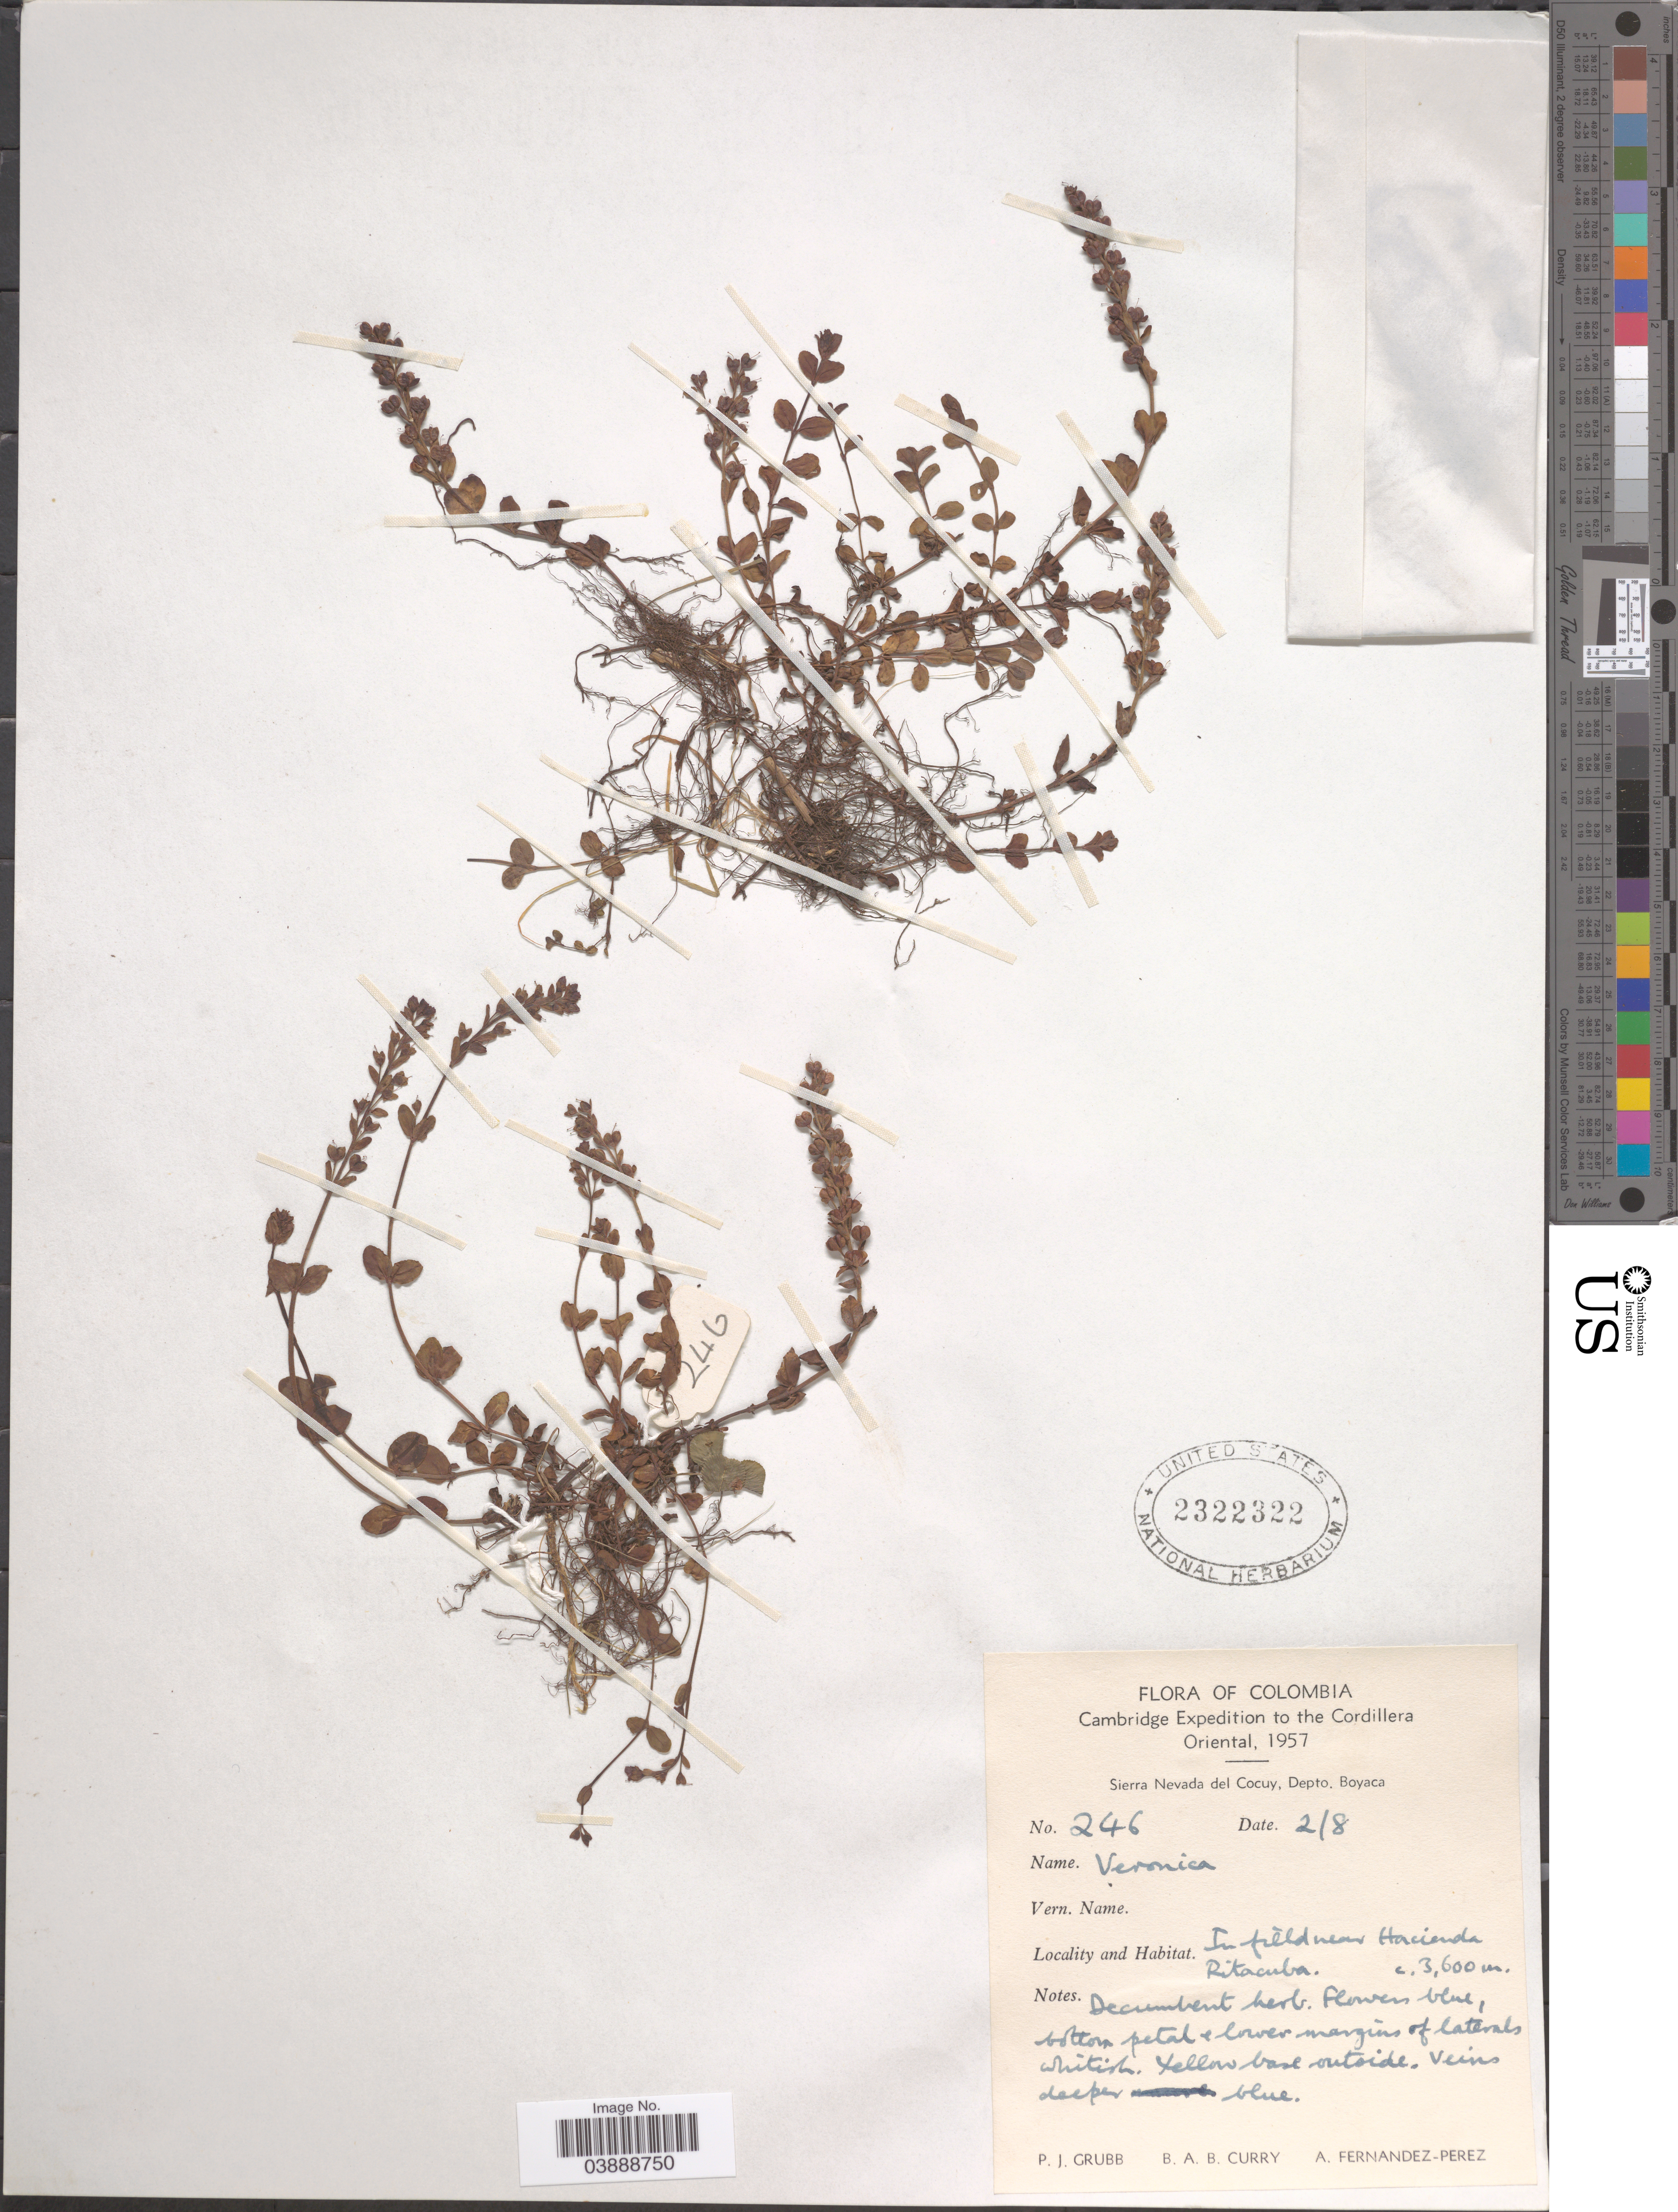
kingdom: Plantae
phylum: Tracheophyta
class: Magnoliopsida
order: Lamiales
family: Plantaginaceae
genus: Veronica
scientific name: Veronica serpyllifolia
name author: L.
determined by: Albach, Dirk C.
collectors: P. J. Grubb, B. A. B. Curry & A. Fernández-Pérez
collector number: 246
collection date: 1957-08-02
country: Colombia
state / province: Boyacá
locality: The Cordillera Oriental. Sierra Nevada del Cocoy, Depto. Boyaca. Near Hacienda Ritacuba.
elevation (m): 3600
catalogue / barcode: US 2322322